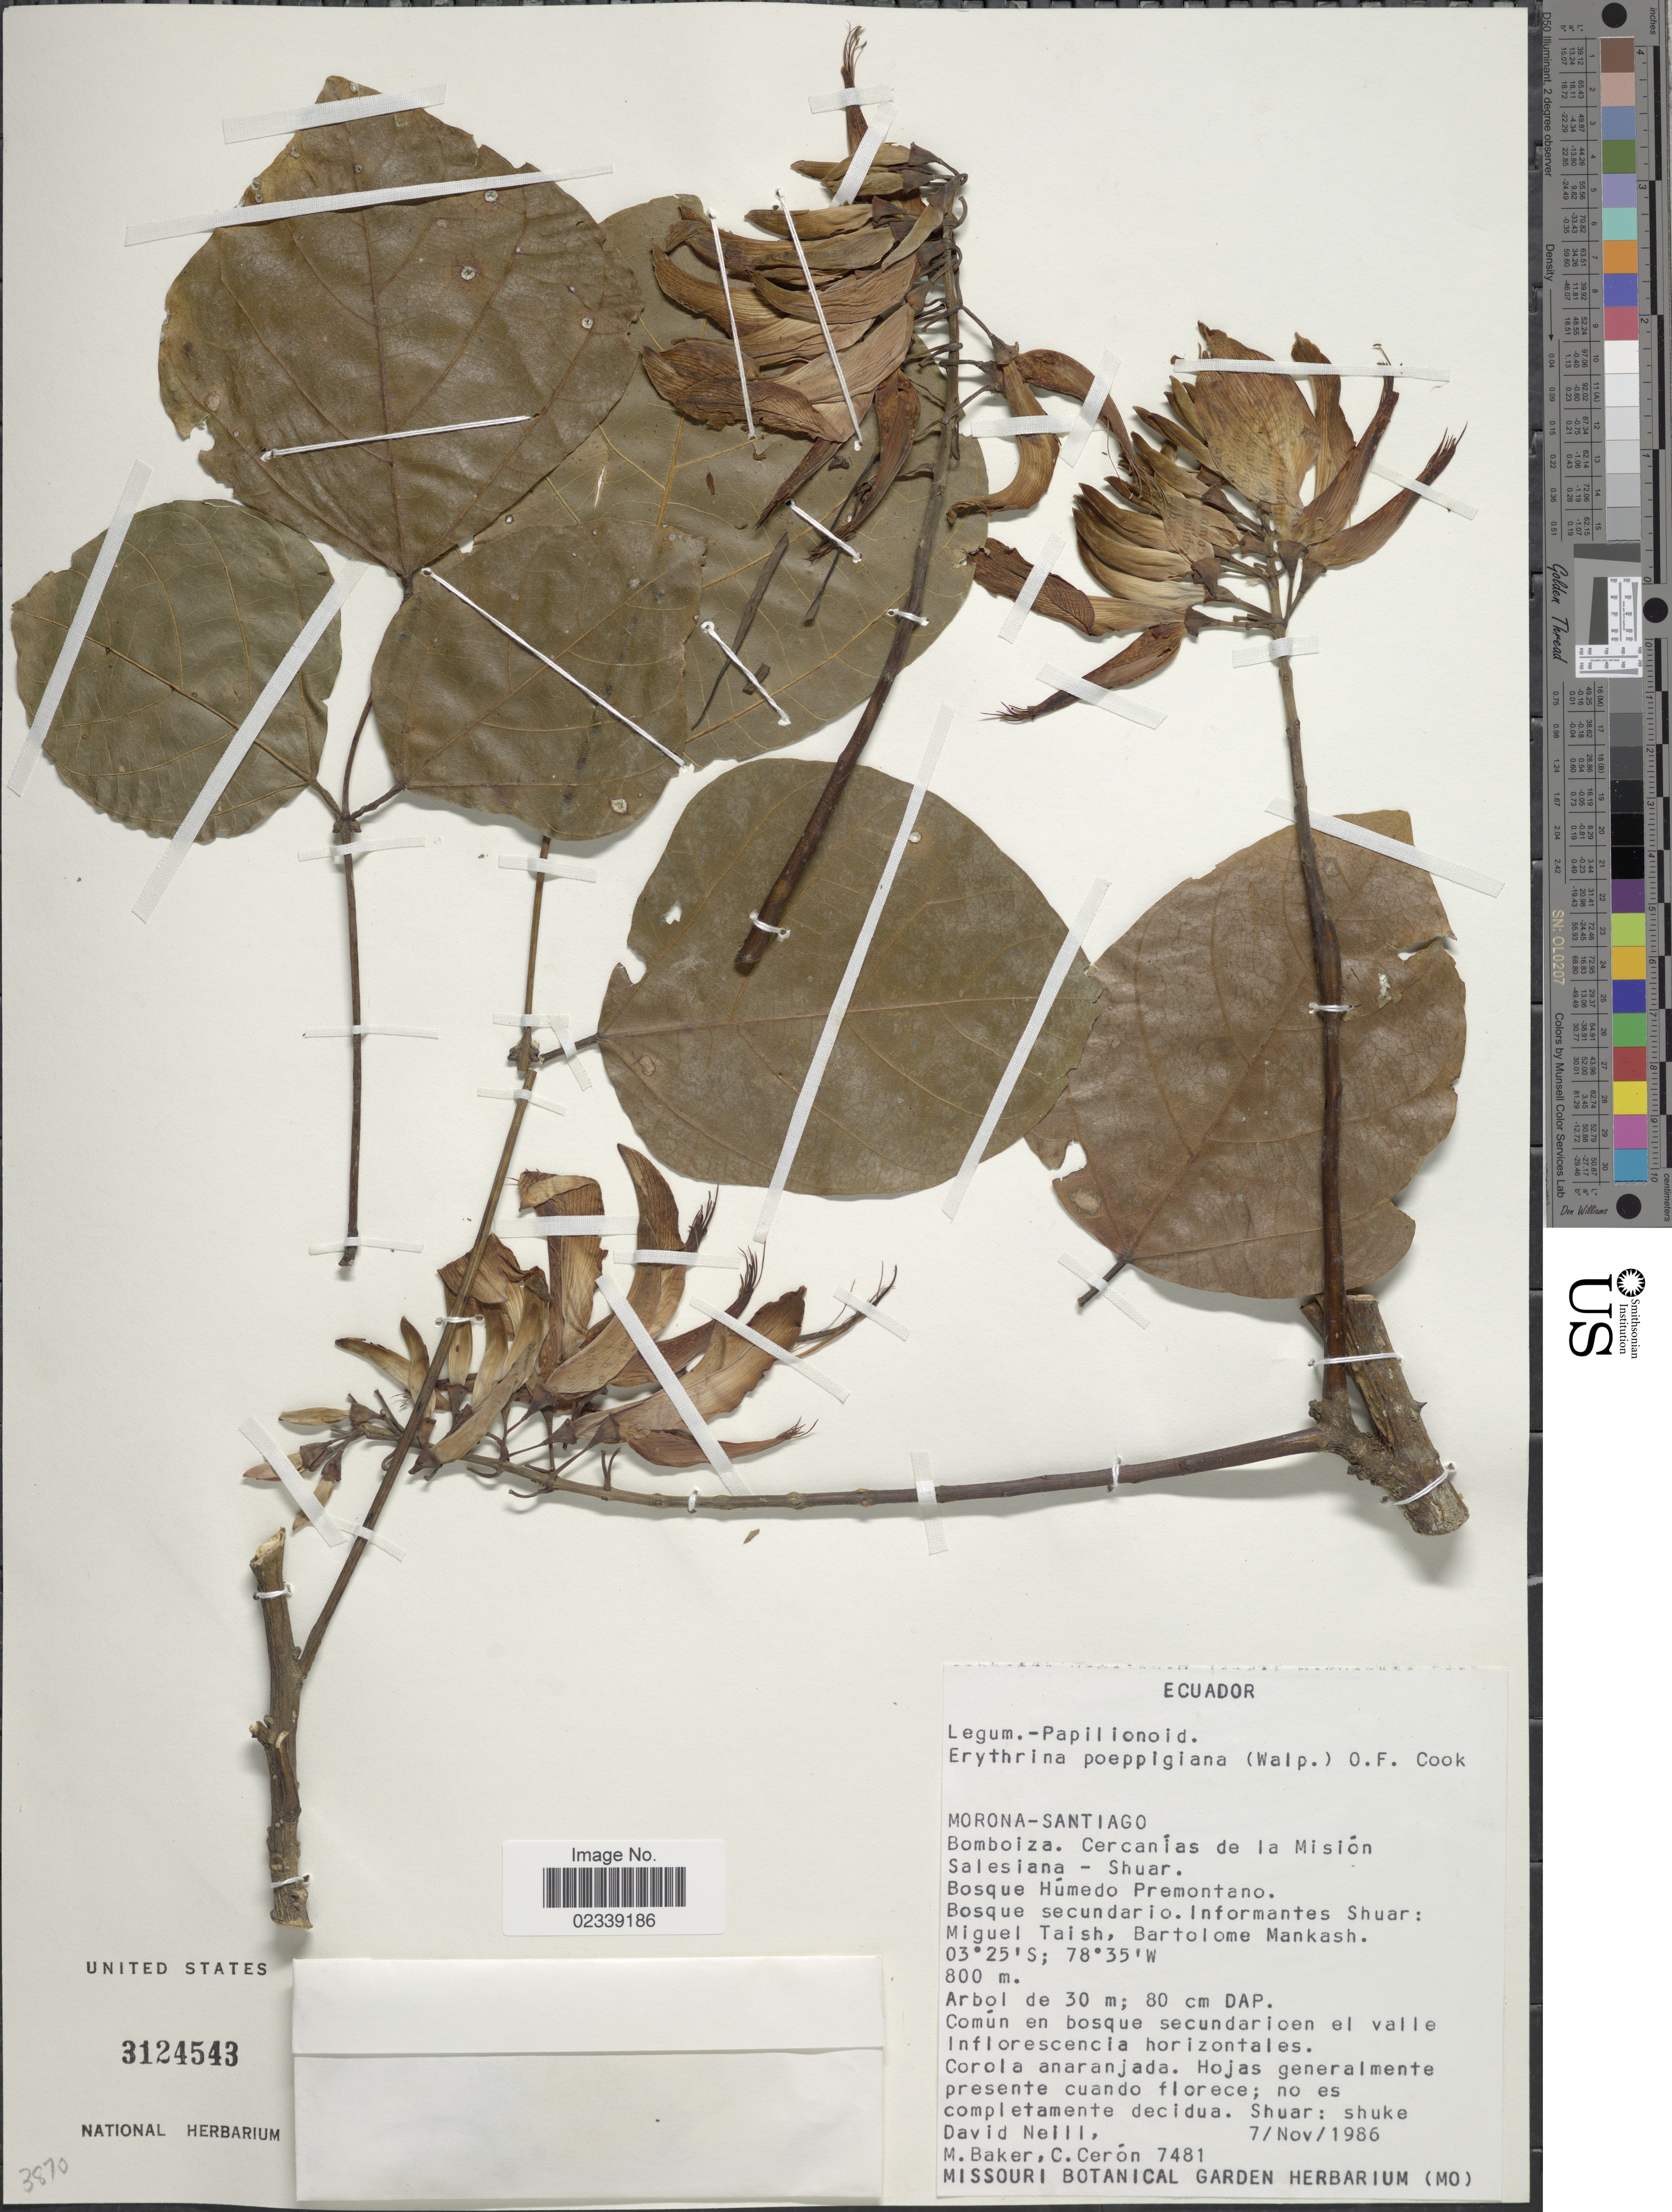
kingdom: Plantae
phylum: Tracheophyta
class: Magnoliopsida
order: Fabales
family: Fabaceae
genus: Erythrina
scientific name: Erythrina poeppigiana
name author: (Walp.) O.F. Cook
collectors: D. Neill, M. Baker & C. E. Cerón M.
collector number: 7481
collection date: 1986-11-07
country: Ecuador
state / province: Morona-Santiago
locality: Bomboiza, Cercanias de la Mision Salesiana-Shuar, Miguel Taish, Bartolome Mankash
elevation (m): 800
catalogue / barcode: US 3124543